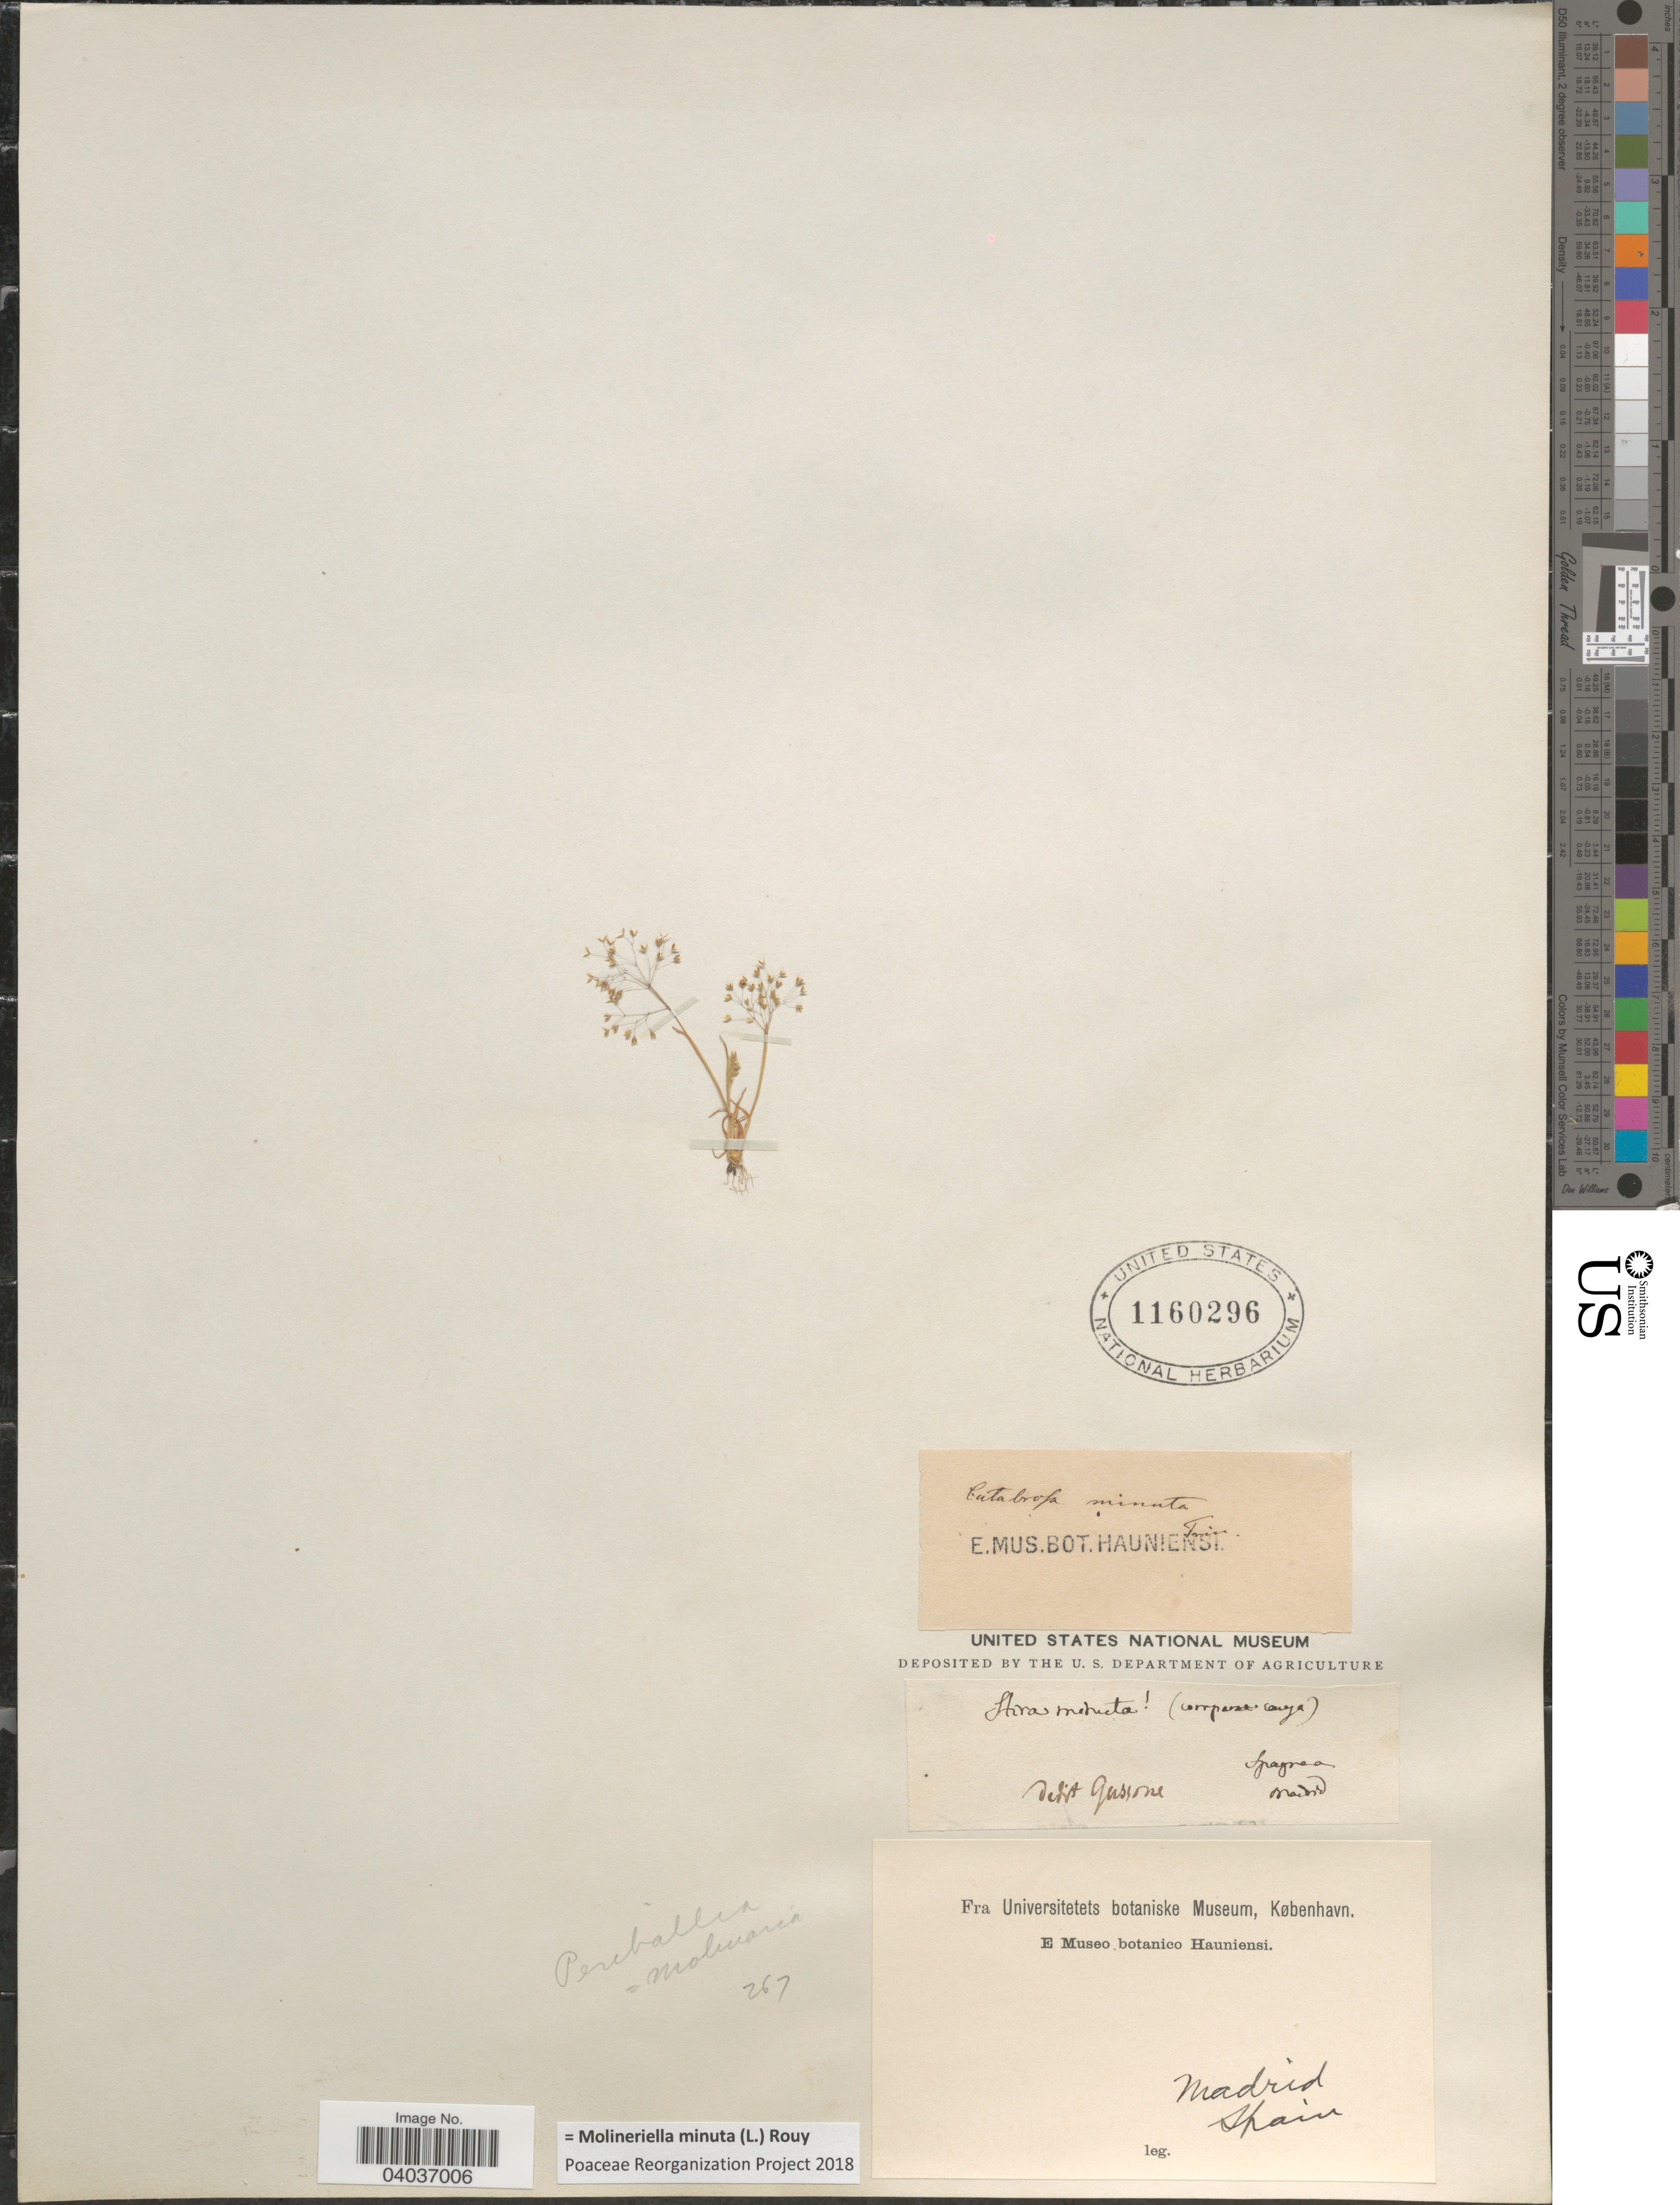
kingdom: Plantae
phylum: Tracheophyta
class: Liliopsida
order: Poales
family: Poaceae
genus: Molineriella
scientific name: Molineriella minuta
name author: (L.) Rouy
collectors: Gussone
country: Spain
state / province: Madrid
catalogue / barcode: US 1160296